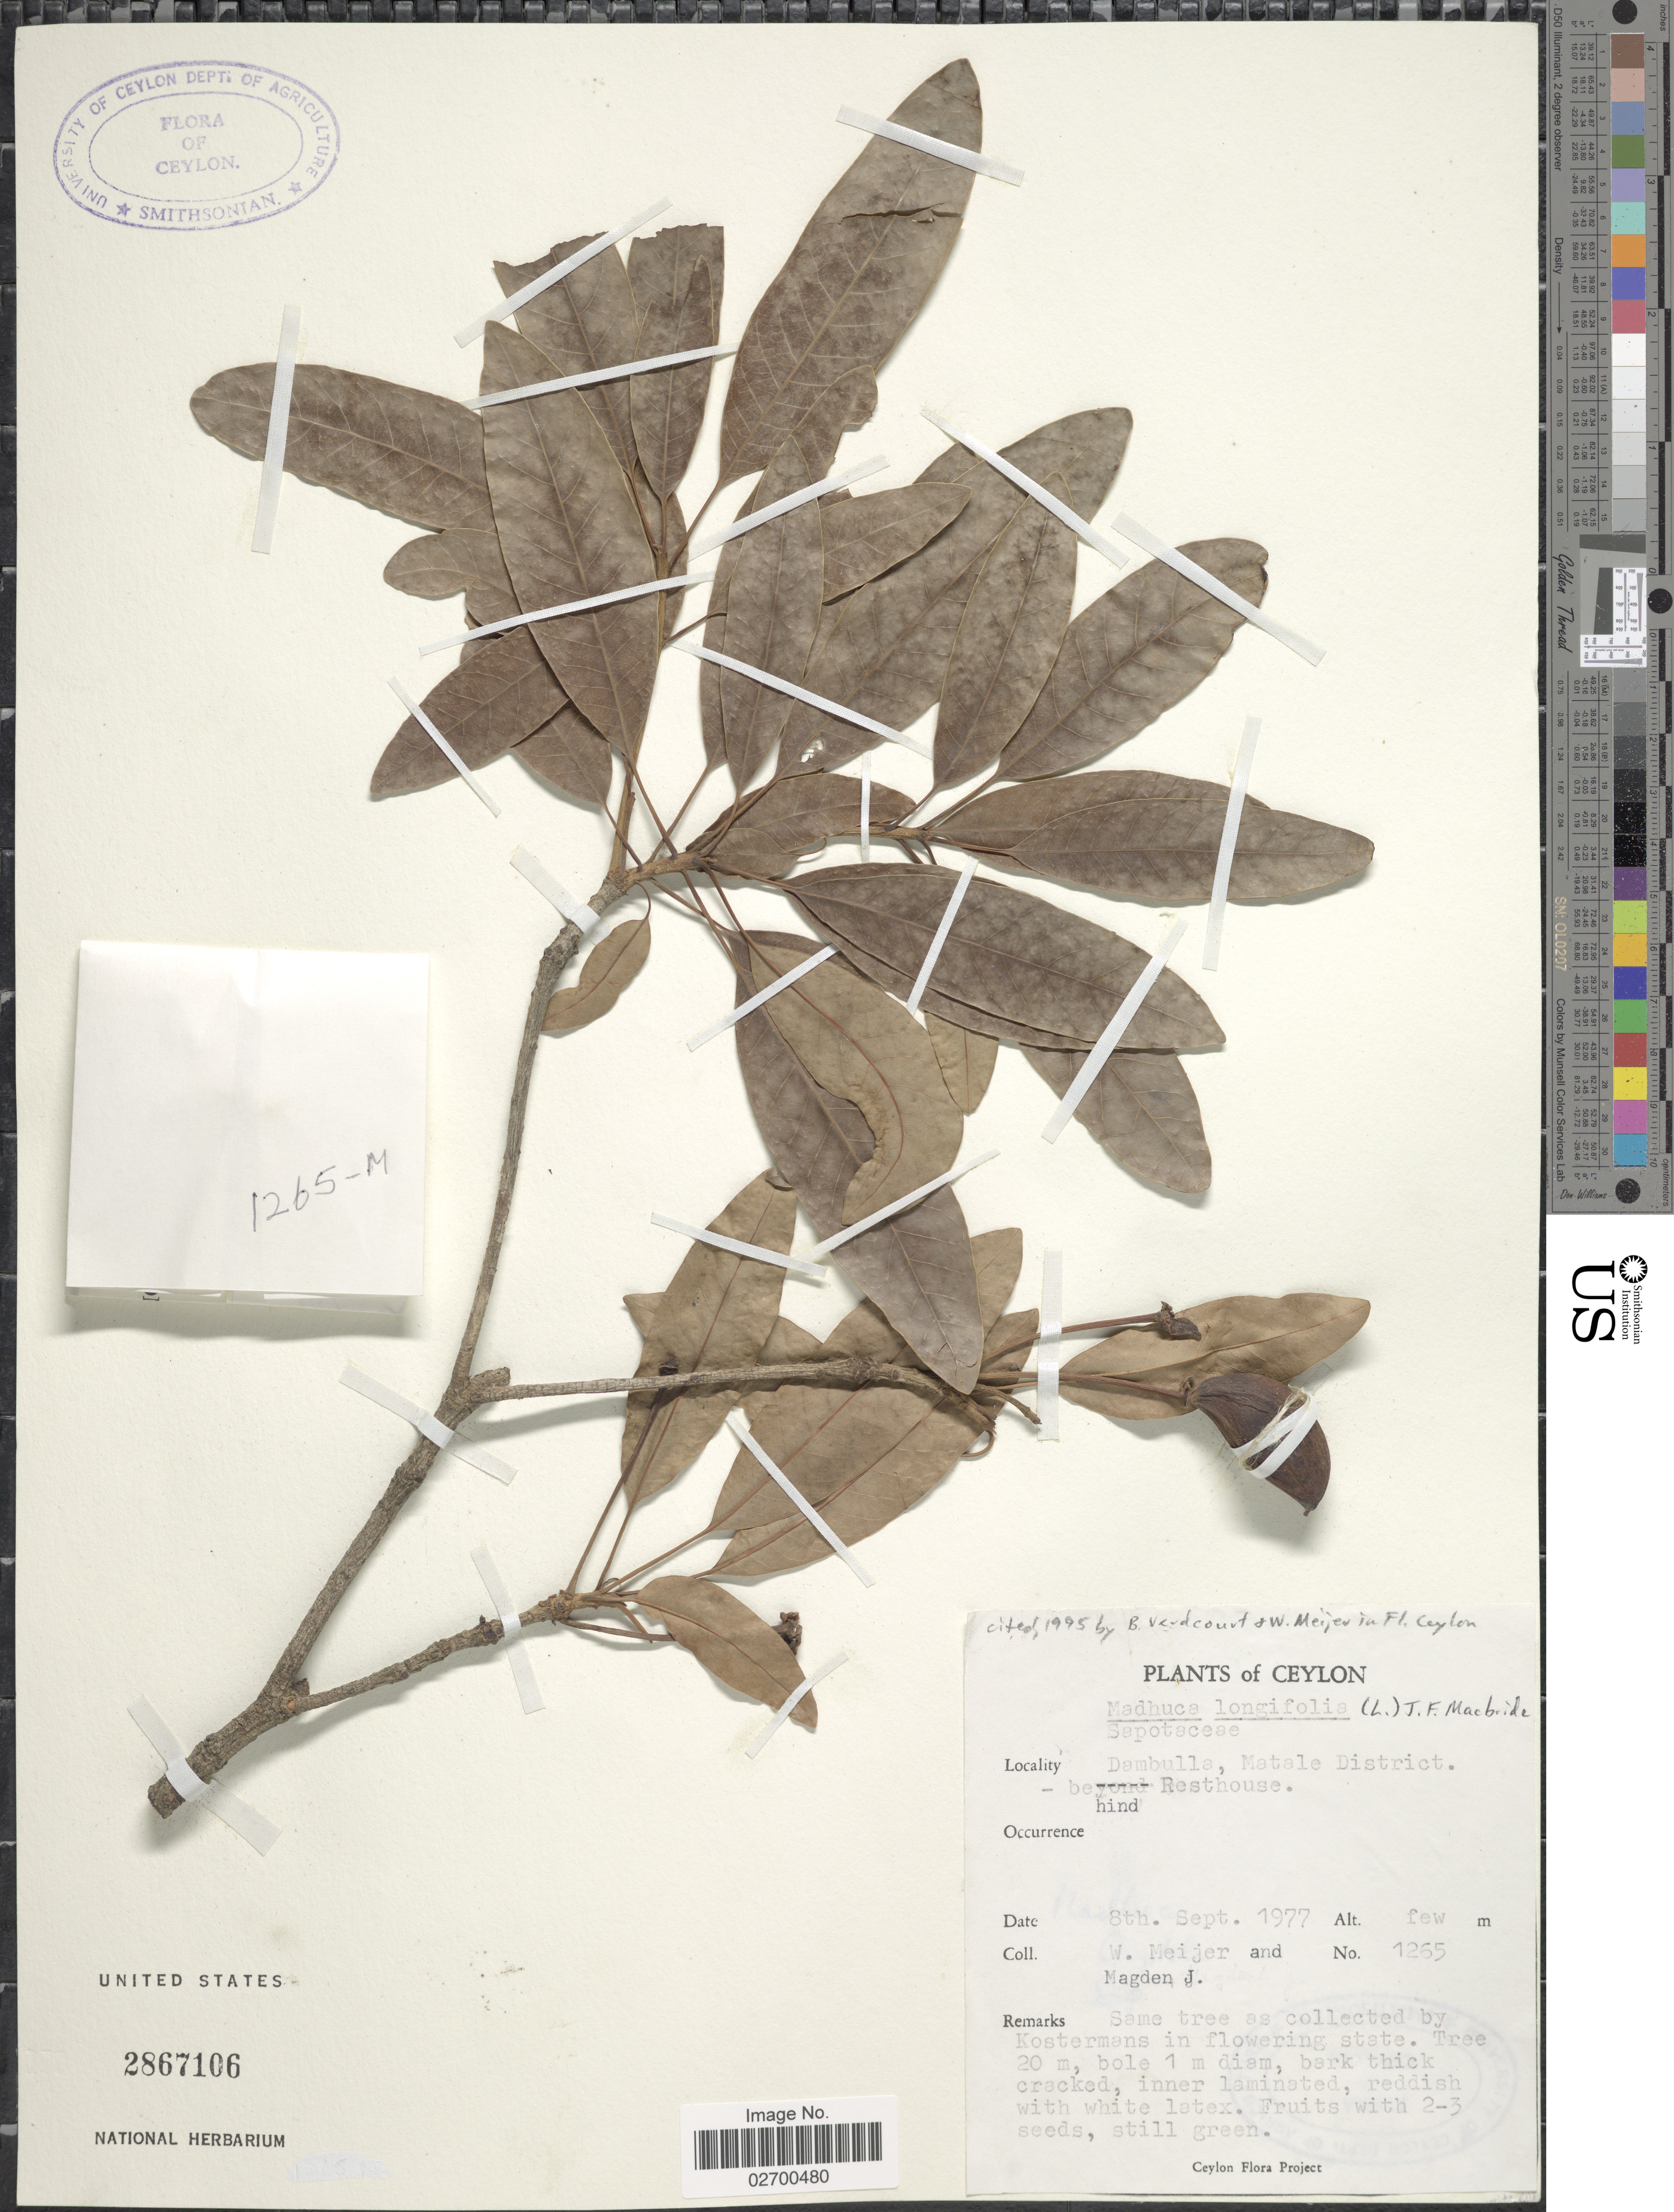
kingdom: Plantae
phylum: Tracheophyta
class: Magnoliopsida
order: Ericales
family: Sapotaceae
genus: Madhuca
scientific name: Madhuca longifolia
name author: (J. Koenig ex L.) J.F. Macbr.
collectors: W. Meijer & J. Magden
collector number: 1265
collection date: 1977-09-08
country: Sri Lanka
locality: Ceylon. Dambulla, Matale District. behind Resthouse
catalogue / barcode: US 2867106